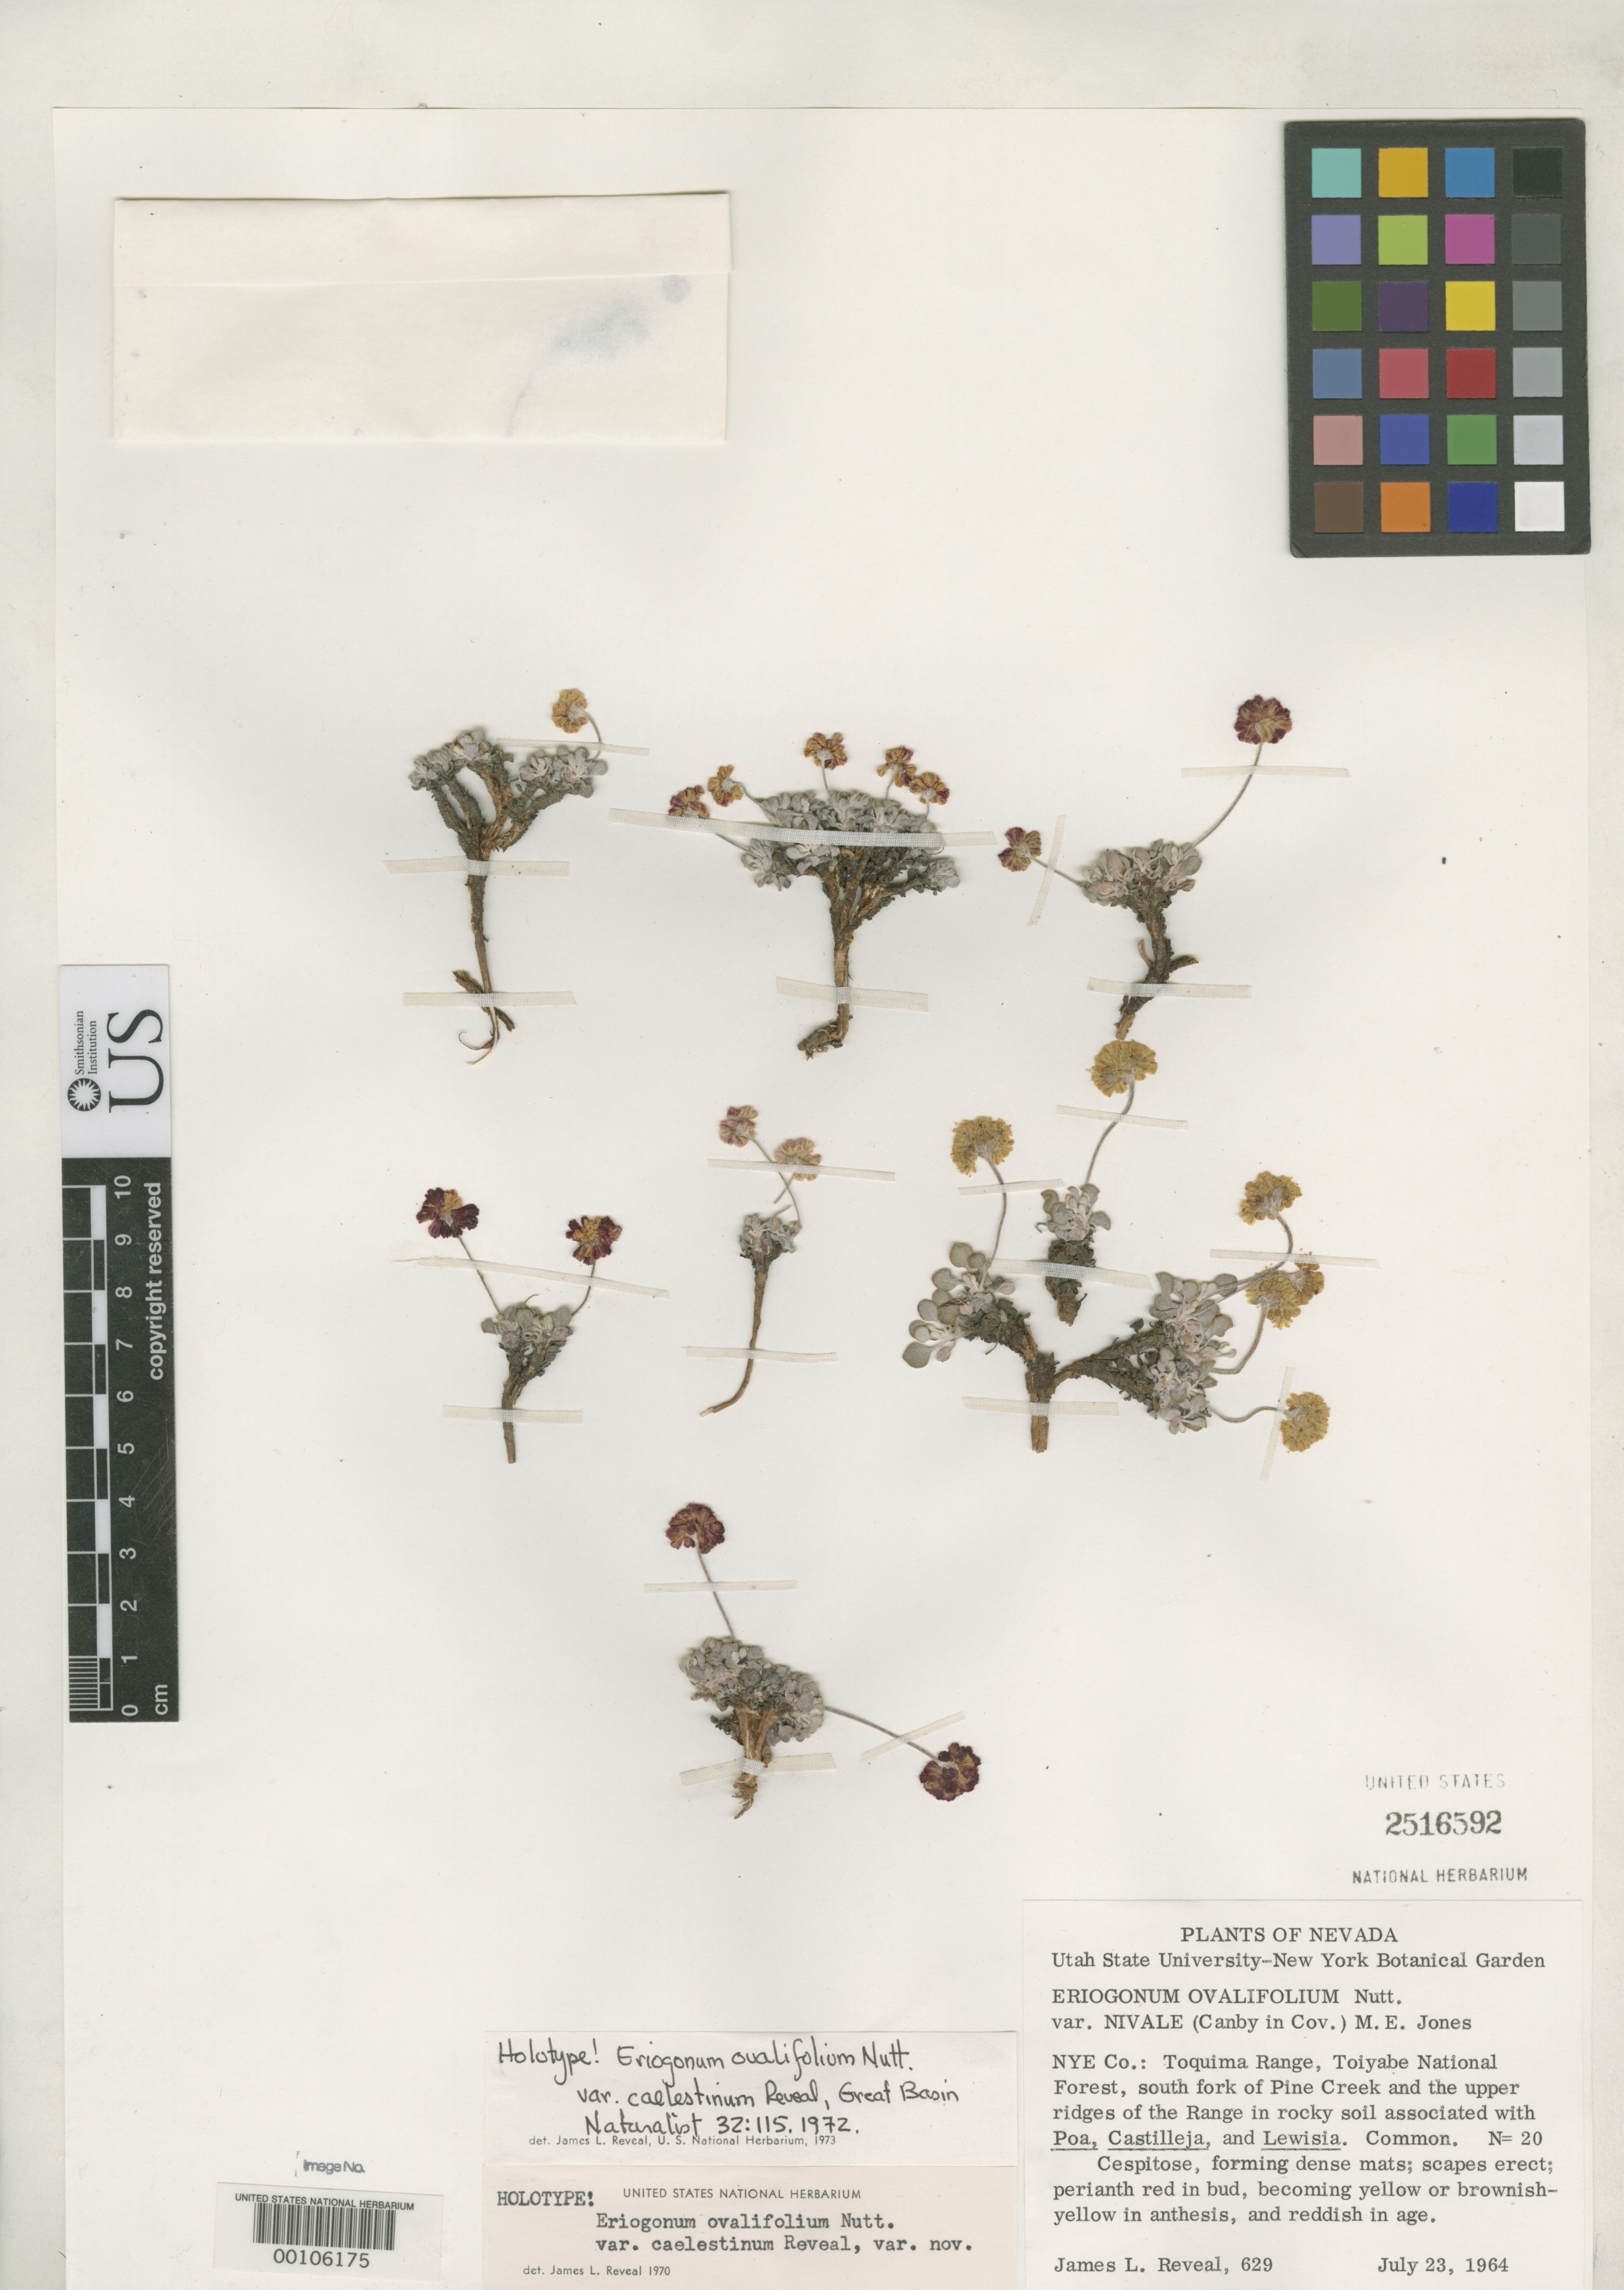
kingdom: Plantae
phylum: Tracheophyta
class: Magnoliopsida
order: Caryophyllales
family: Polygonaceae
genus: Eriogonum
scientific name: Eriogonum ovalifolium var. caelestinum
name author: Reveal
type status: Holotype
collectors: J. L. Reveal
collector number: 629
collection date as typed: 23 Jul 1964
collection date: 1964-07-23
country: United States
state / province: Nevada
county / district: Nye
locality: Toquima range, Toiuabe National Forest,south fork of Pine Creek.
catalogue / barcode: US 2516592